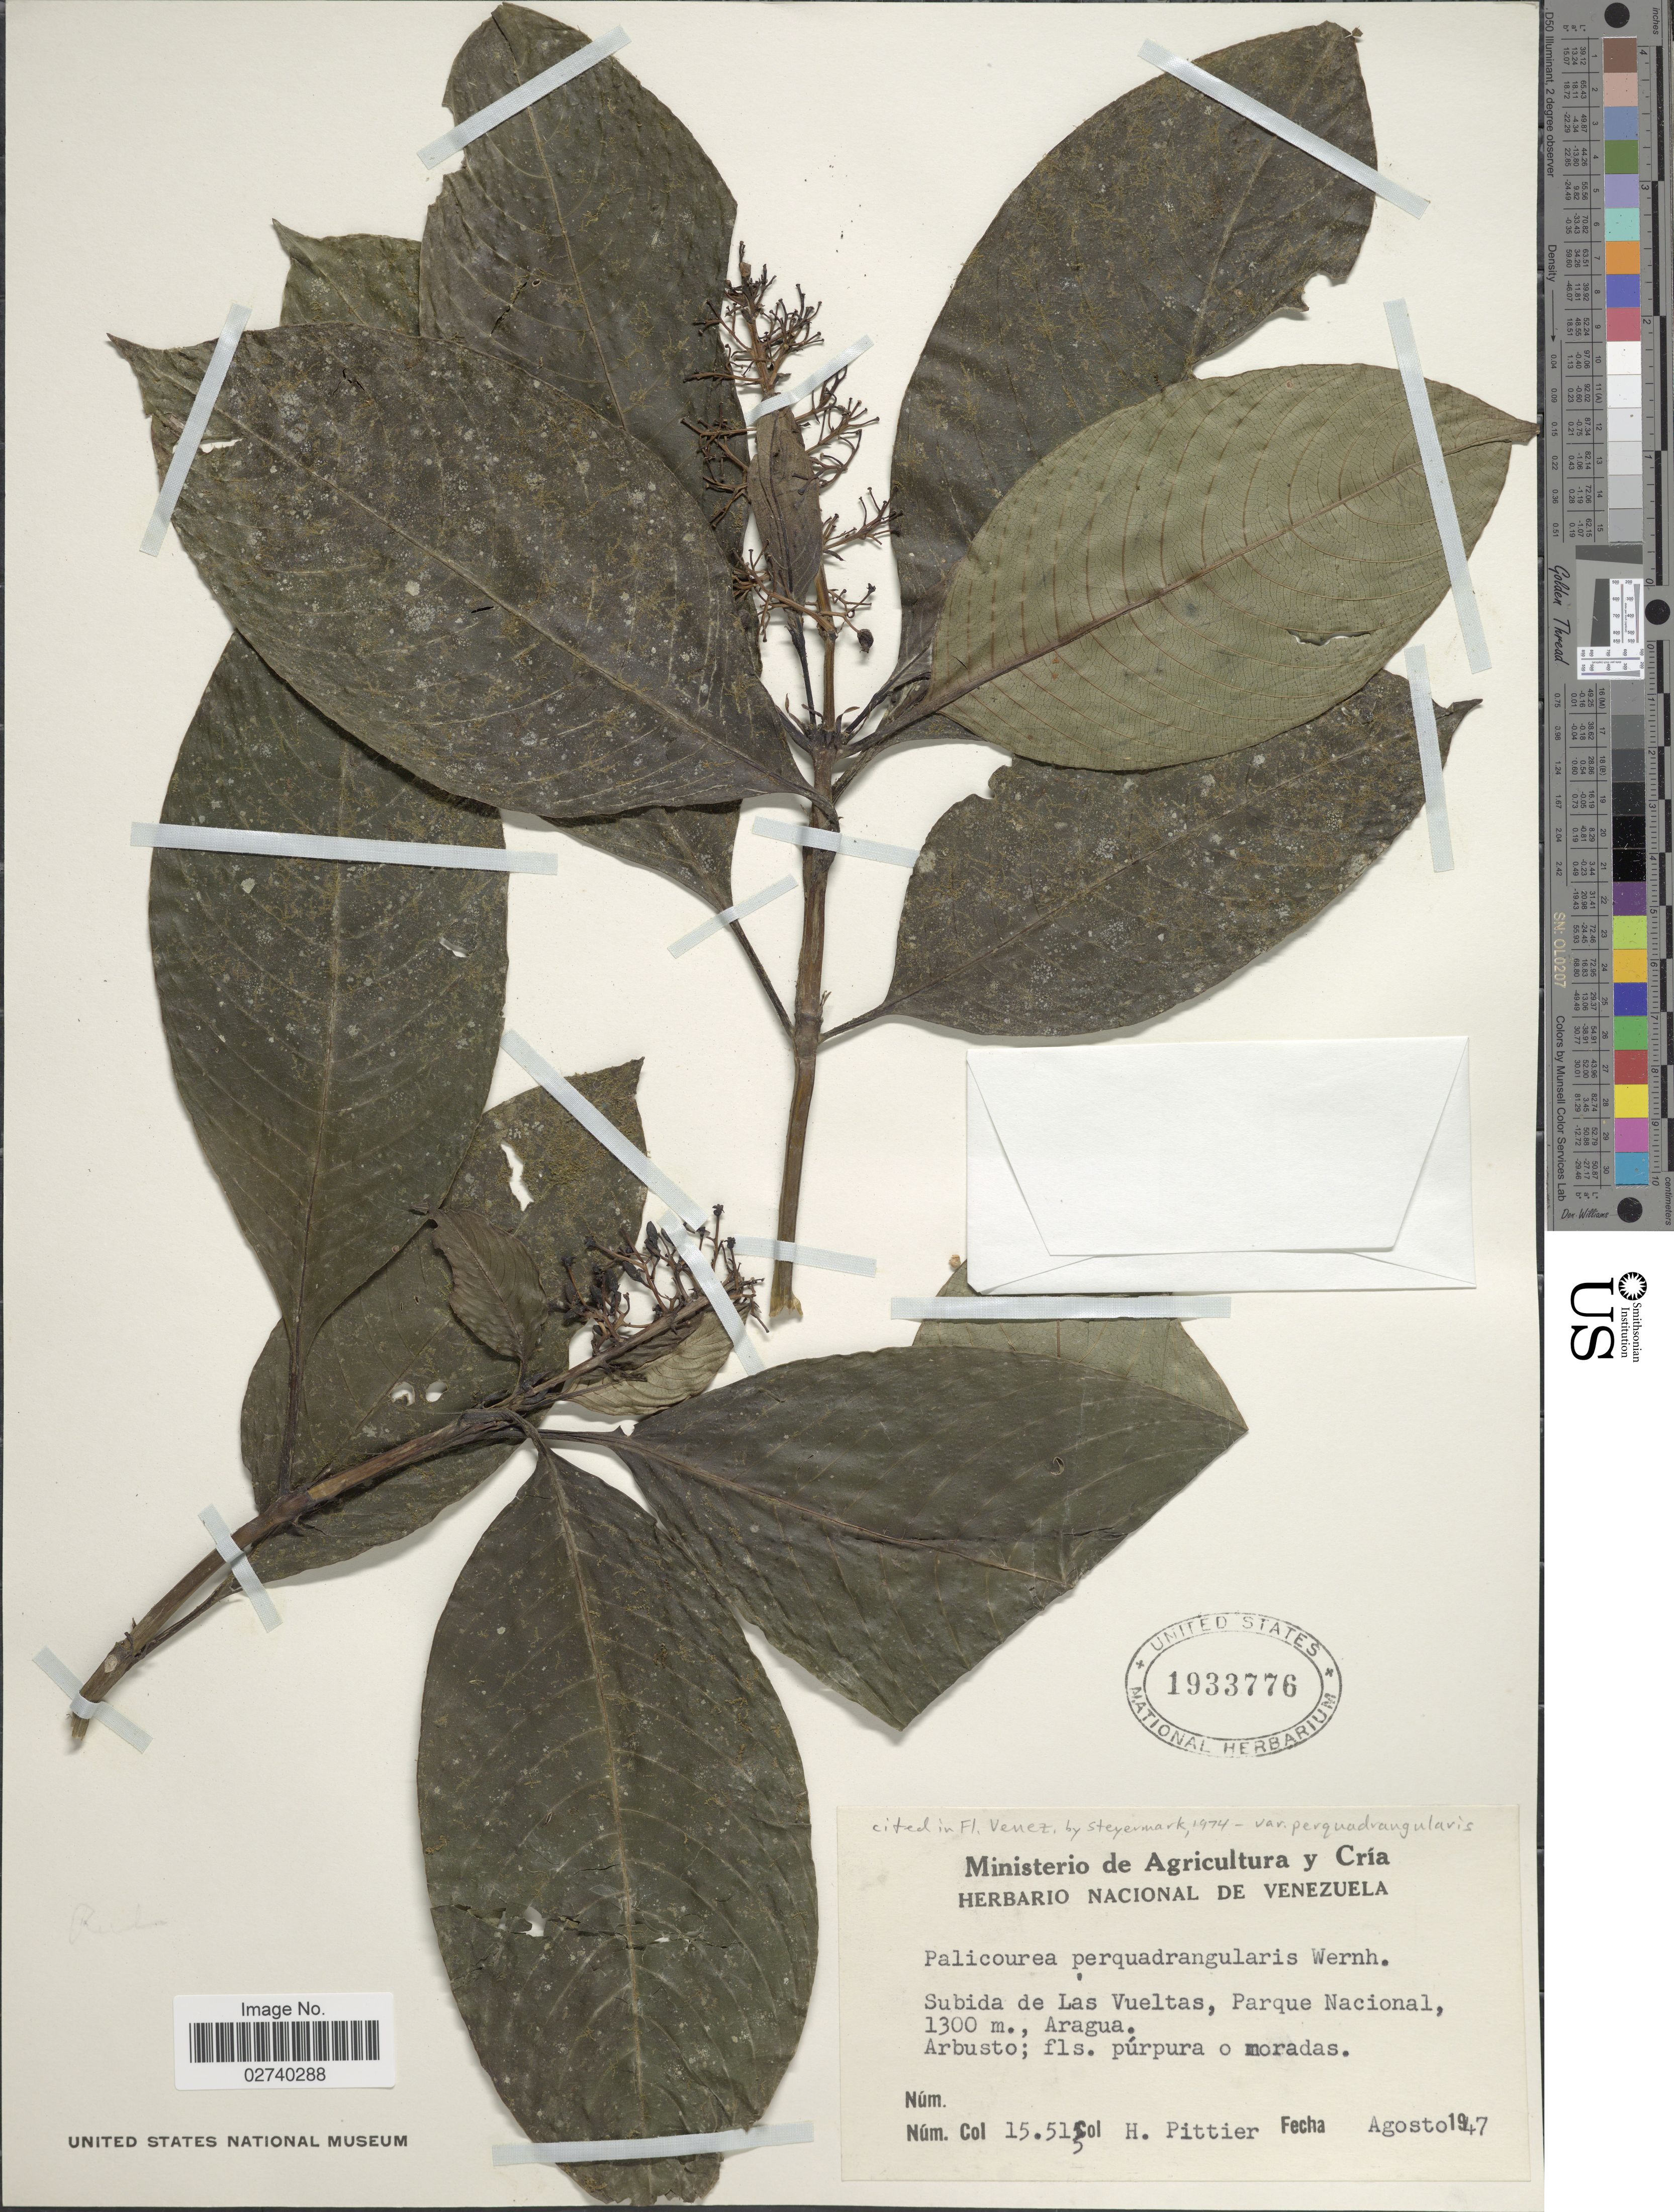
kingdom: Plantae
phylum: Tracheophyta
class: Magnoliopsida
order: Gentianales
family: Rubiaceae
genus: Palicourea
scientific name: Palicourea perquadrangularis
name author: Wernham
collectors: H. F. Pittier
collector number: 15513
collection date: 1947-08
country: Venezuela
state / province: Aragua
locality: Subida de Las Vueltas, Parque Nacional.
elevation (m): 1300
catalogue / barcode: US 1933776